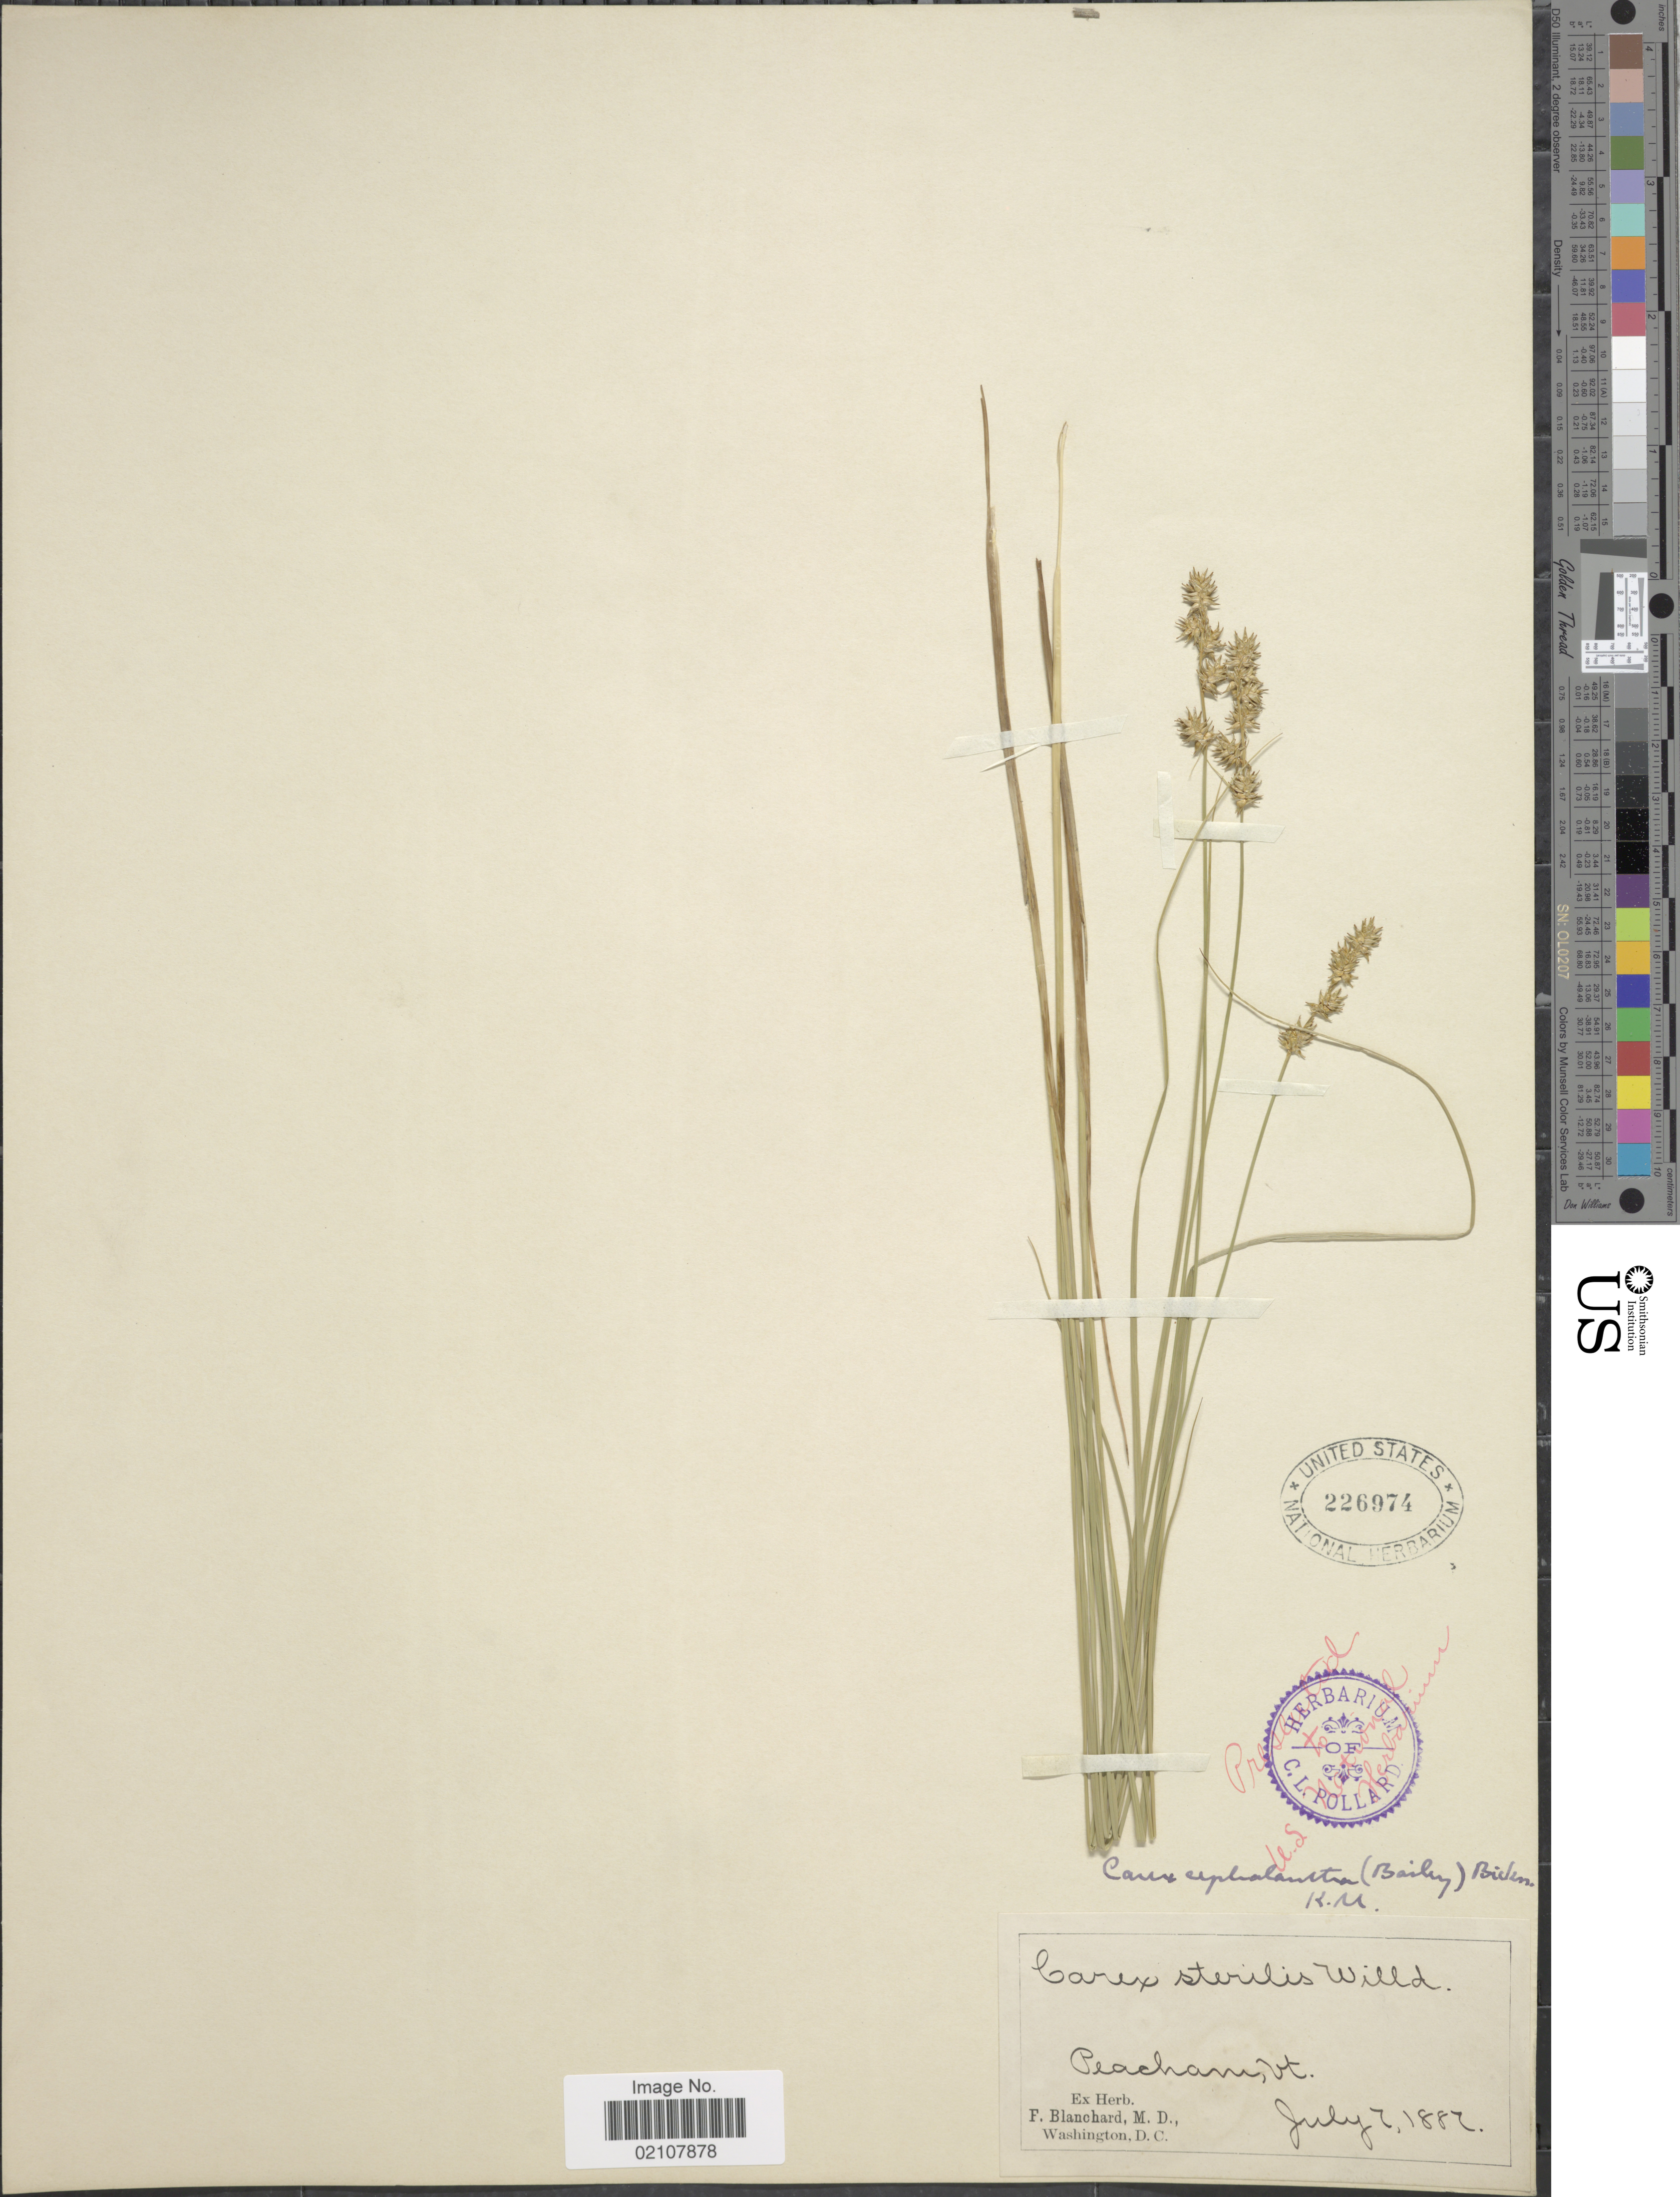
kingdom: Plantae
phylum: Tracheophyta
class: Liliopsida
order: Poales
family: Cyperaceae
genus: Carex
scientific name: Carex echinata subsp. echinata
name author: Murray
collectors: ex herb. F. Blanchard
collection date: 1887-07-07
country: United States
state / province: Vermont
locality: Peacham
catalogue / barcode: US 226974